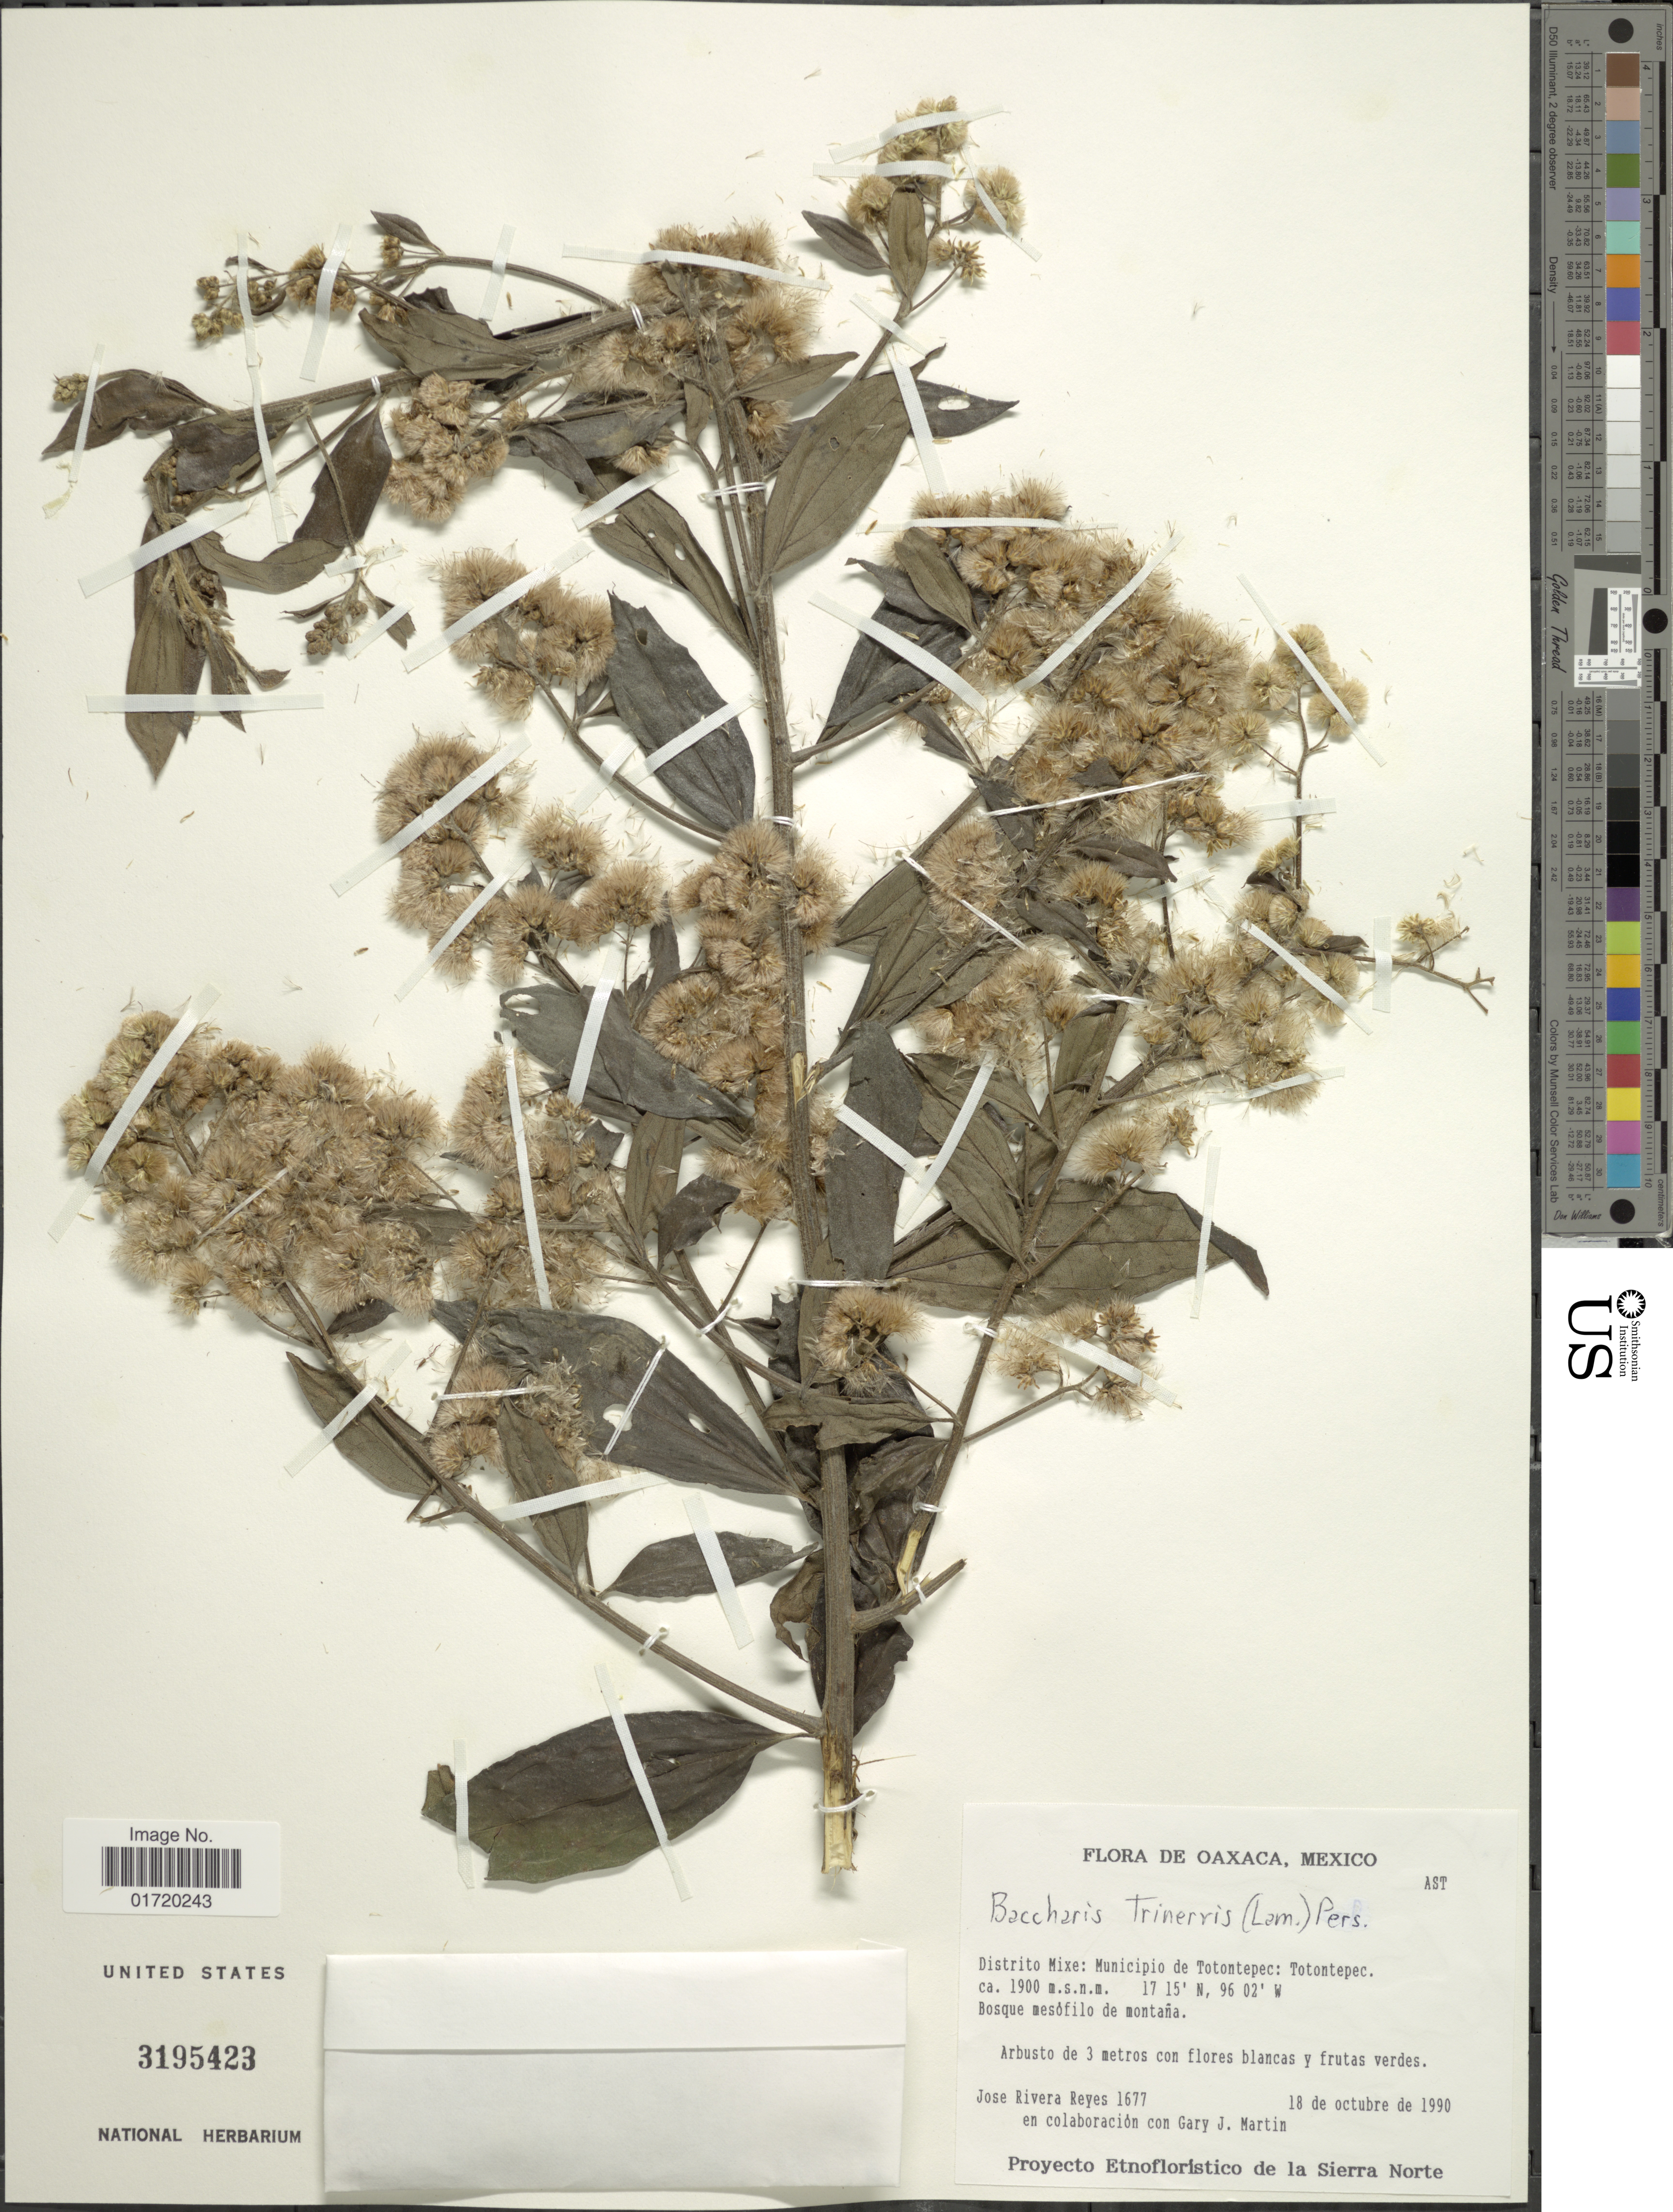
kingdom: Plantae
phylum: Tracheophyta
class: Magnoliopsida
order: Asterales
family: Asteraceae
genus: Baccharis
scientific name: Baccharis trinervis var. rhexioides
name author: (Kunth) Baker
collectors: J. Reyes & G. J. Martin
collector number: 1677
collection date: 1990-10-18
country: Mexico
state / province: Oaxaca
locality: Distrito Mixe, Municipio de Totontepec, Totontepec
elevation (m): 1900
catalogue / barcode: US 3195423